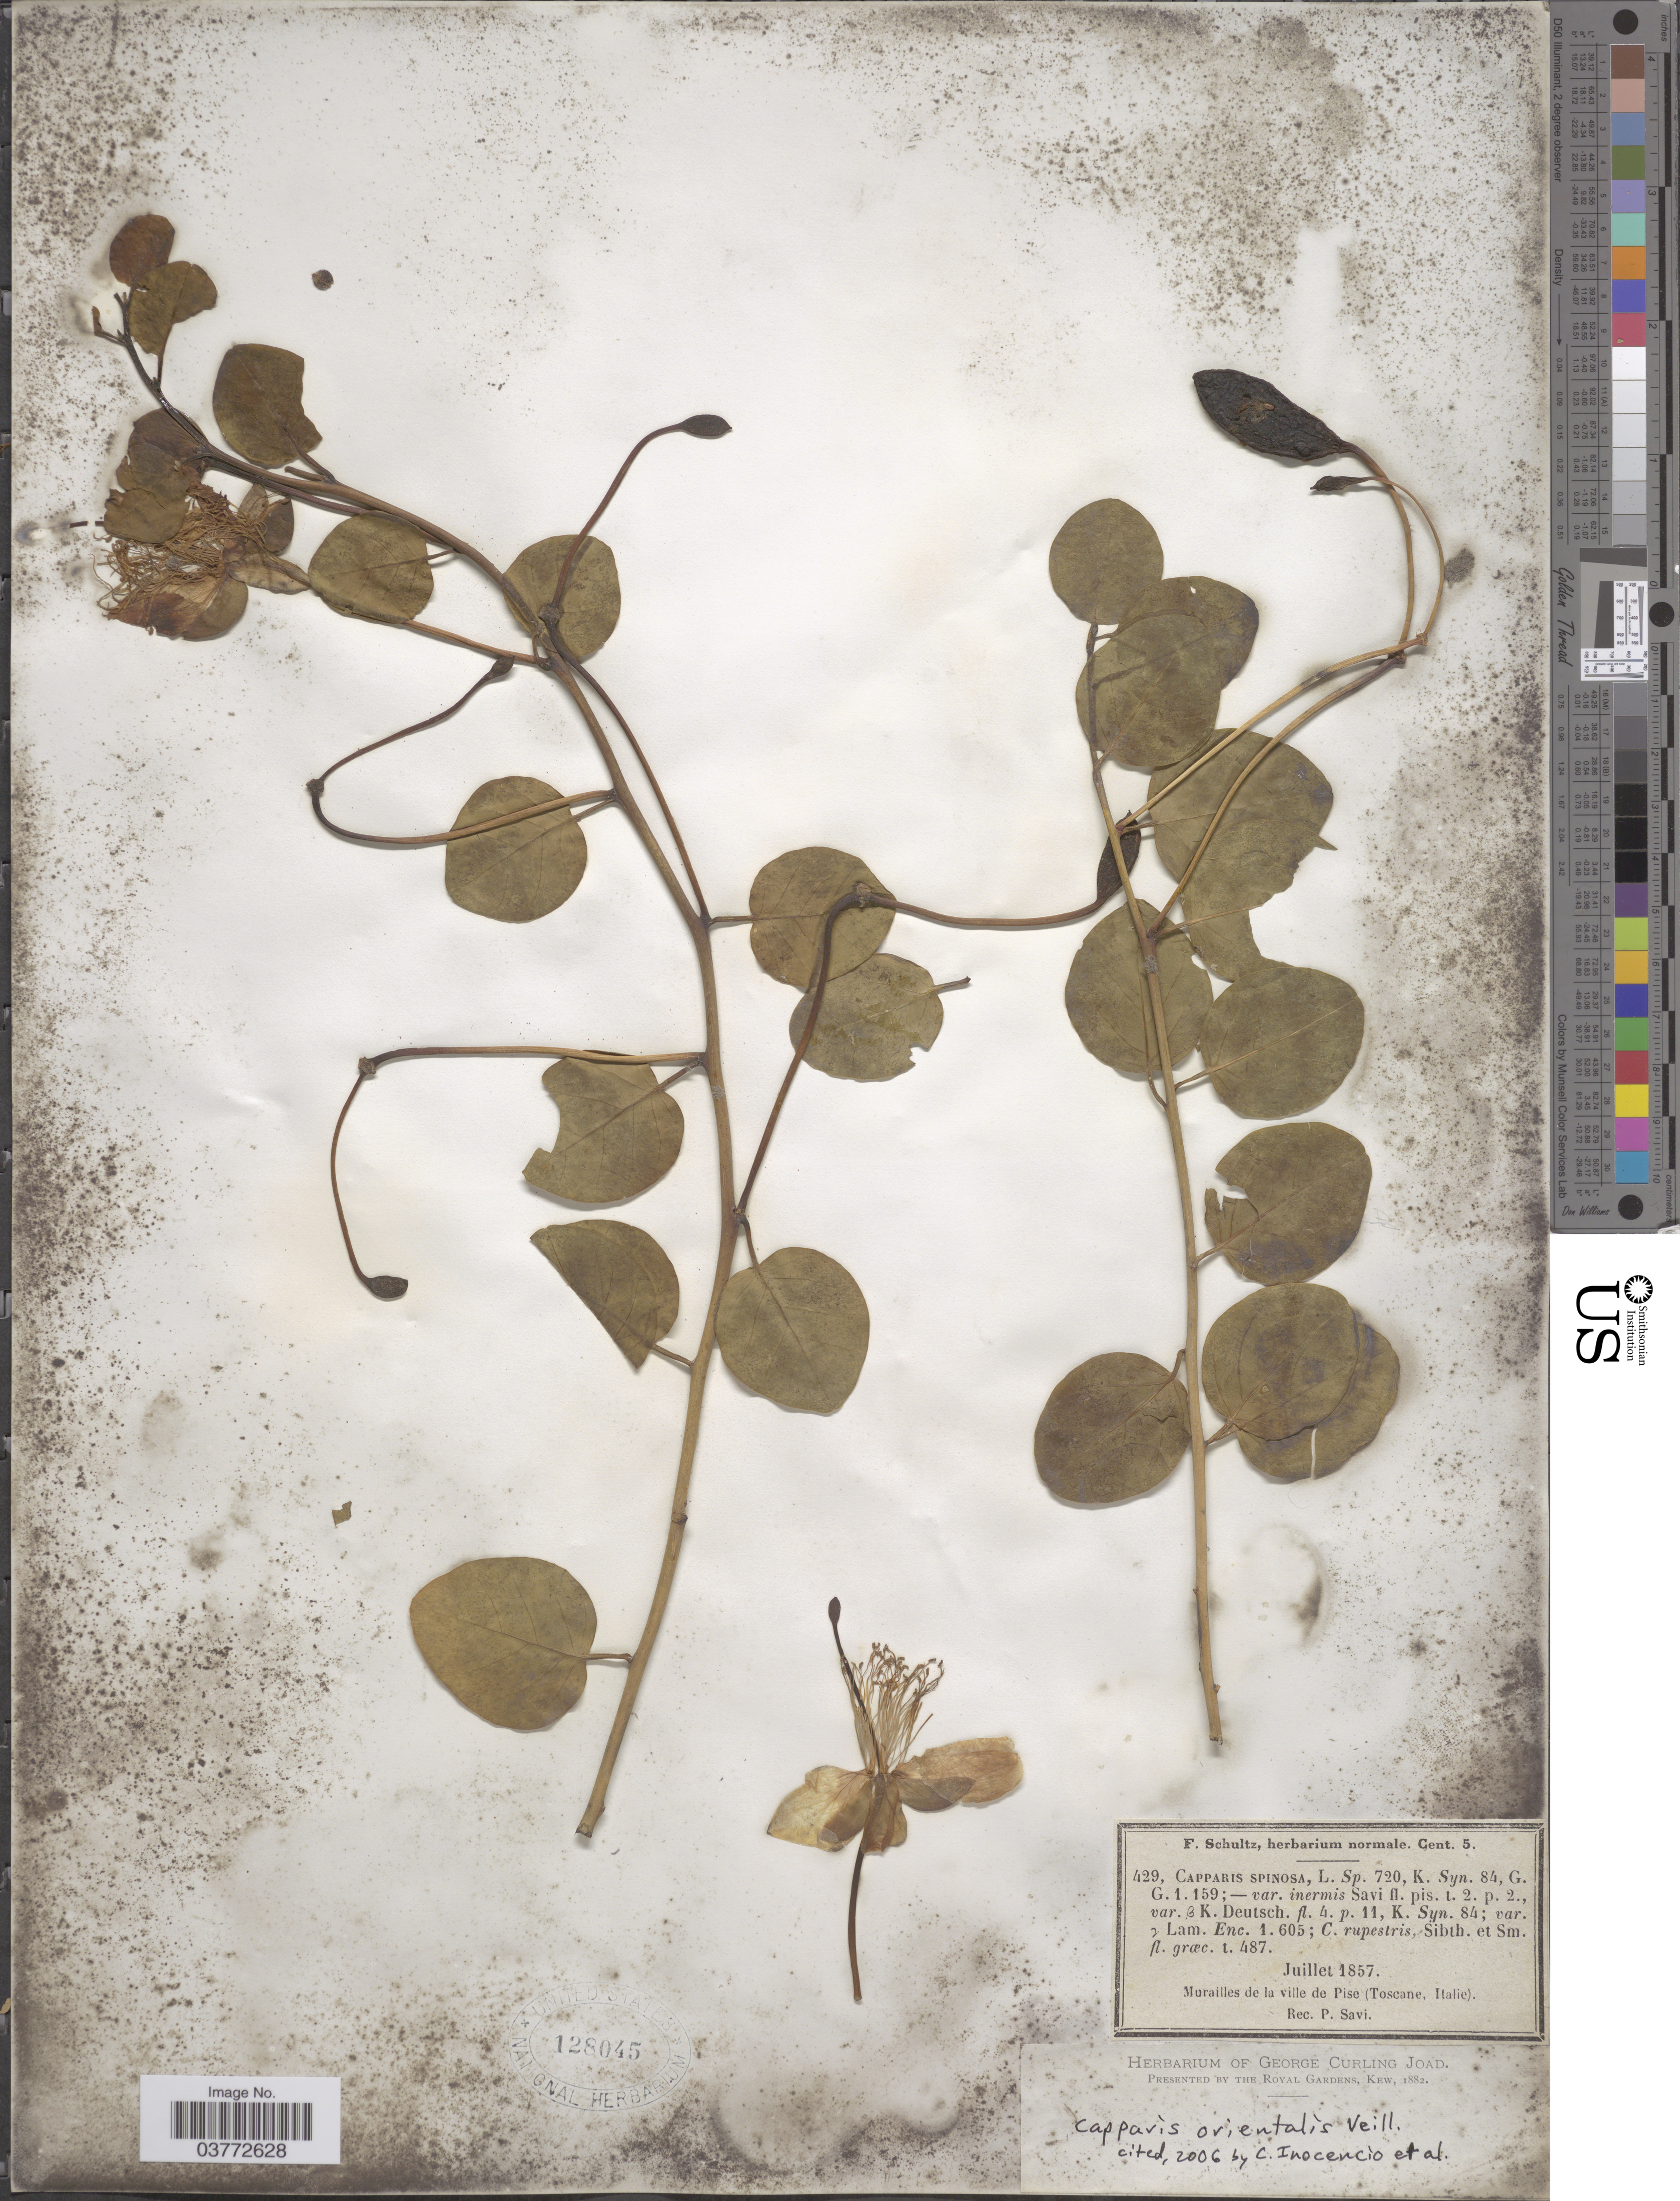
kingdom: Plantae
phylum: Tracheophyta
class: Magnoliopsida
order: Brassicales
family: Capparaceae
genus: Capparis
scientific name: Capparis orientalis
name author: Veill.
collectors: P. Savi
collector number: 429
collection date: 1857-07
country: Italy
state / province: Tuscany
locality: Morailles de la ville de Pise (Toscane).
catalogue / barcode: US 128045